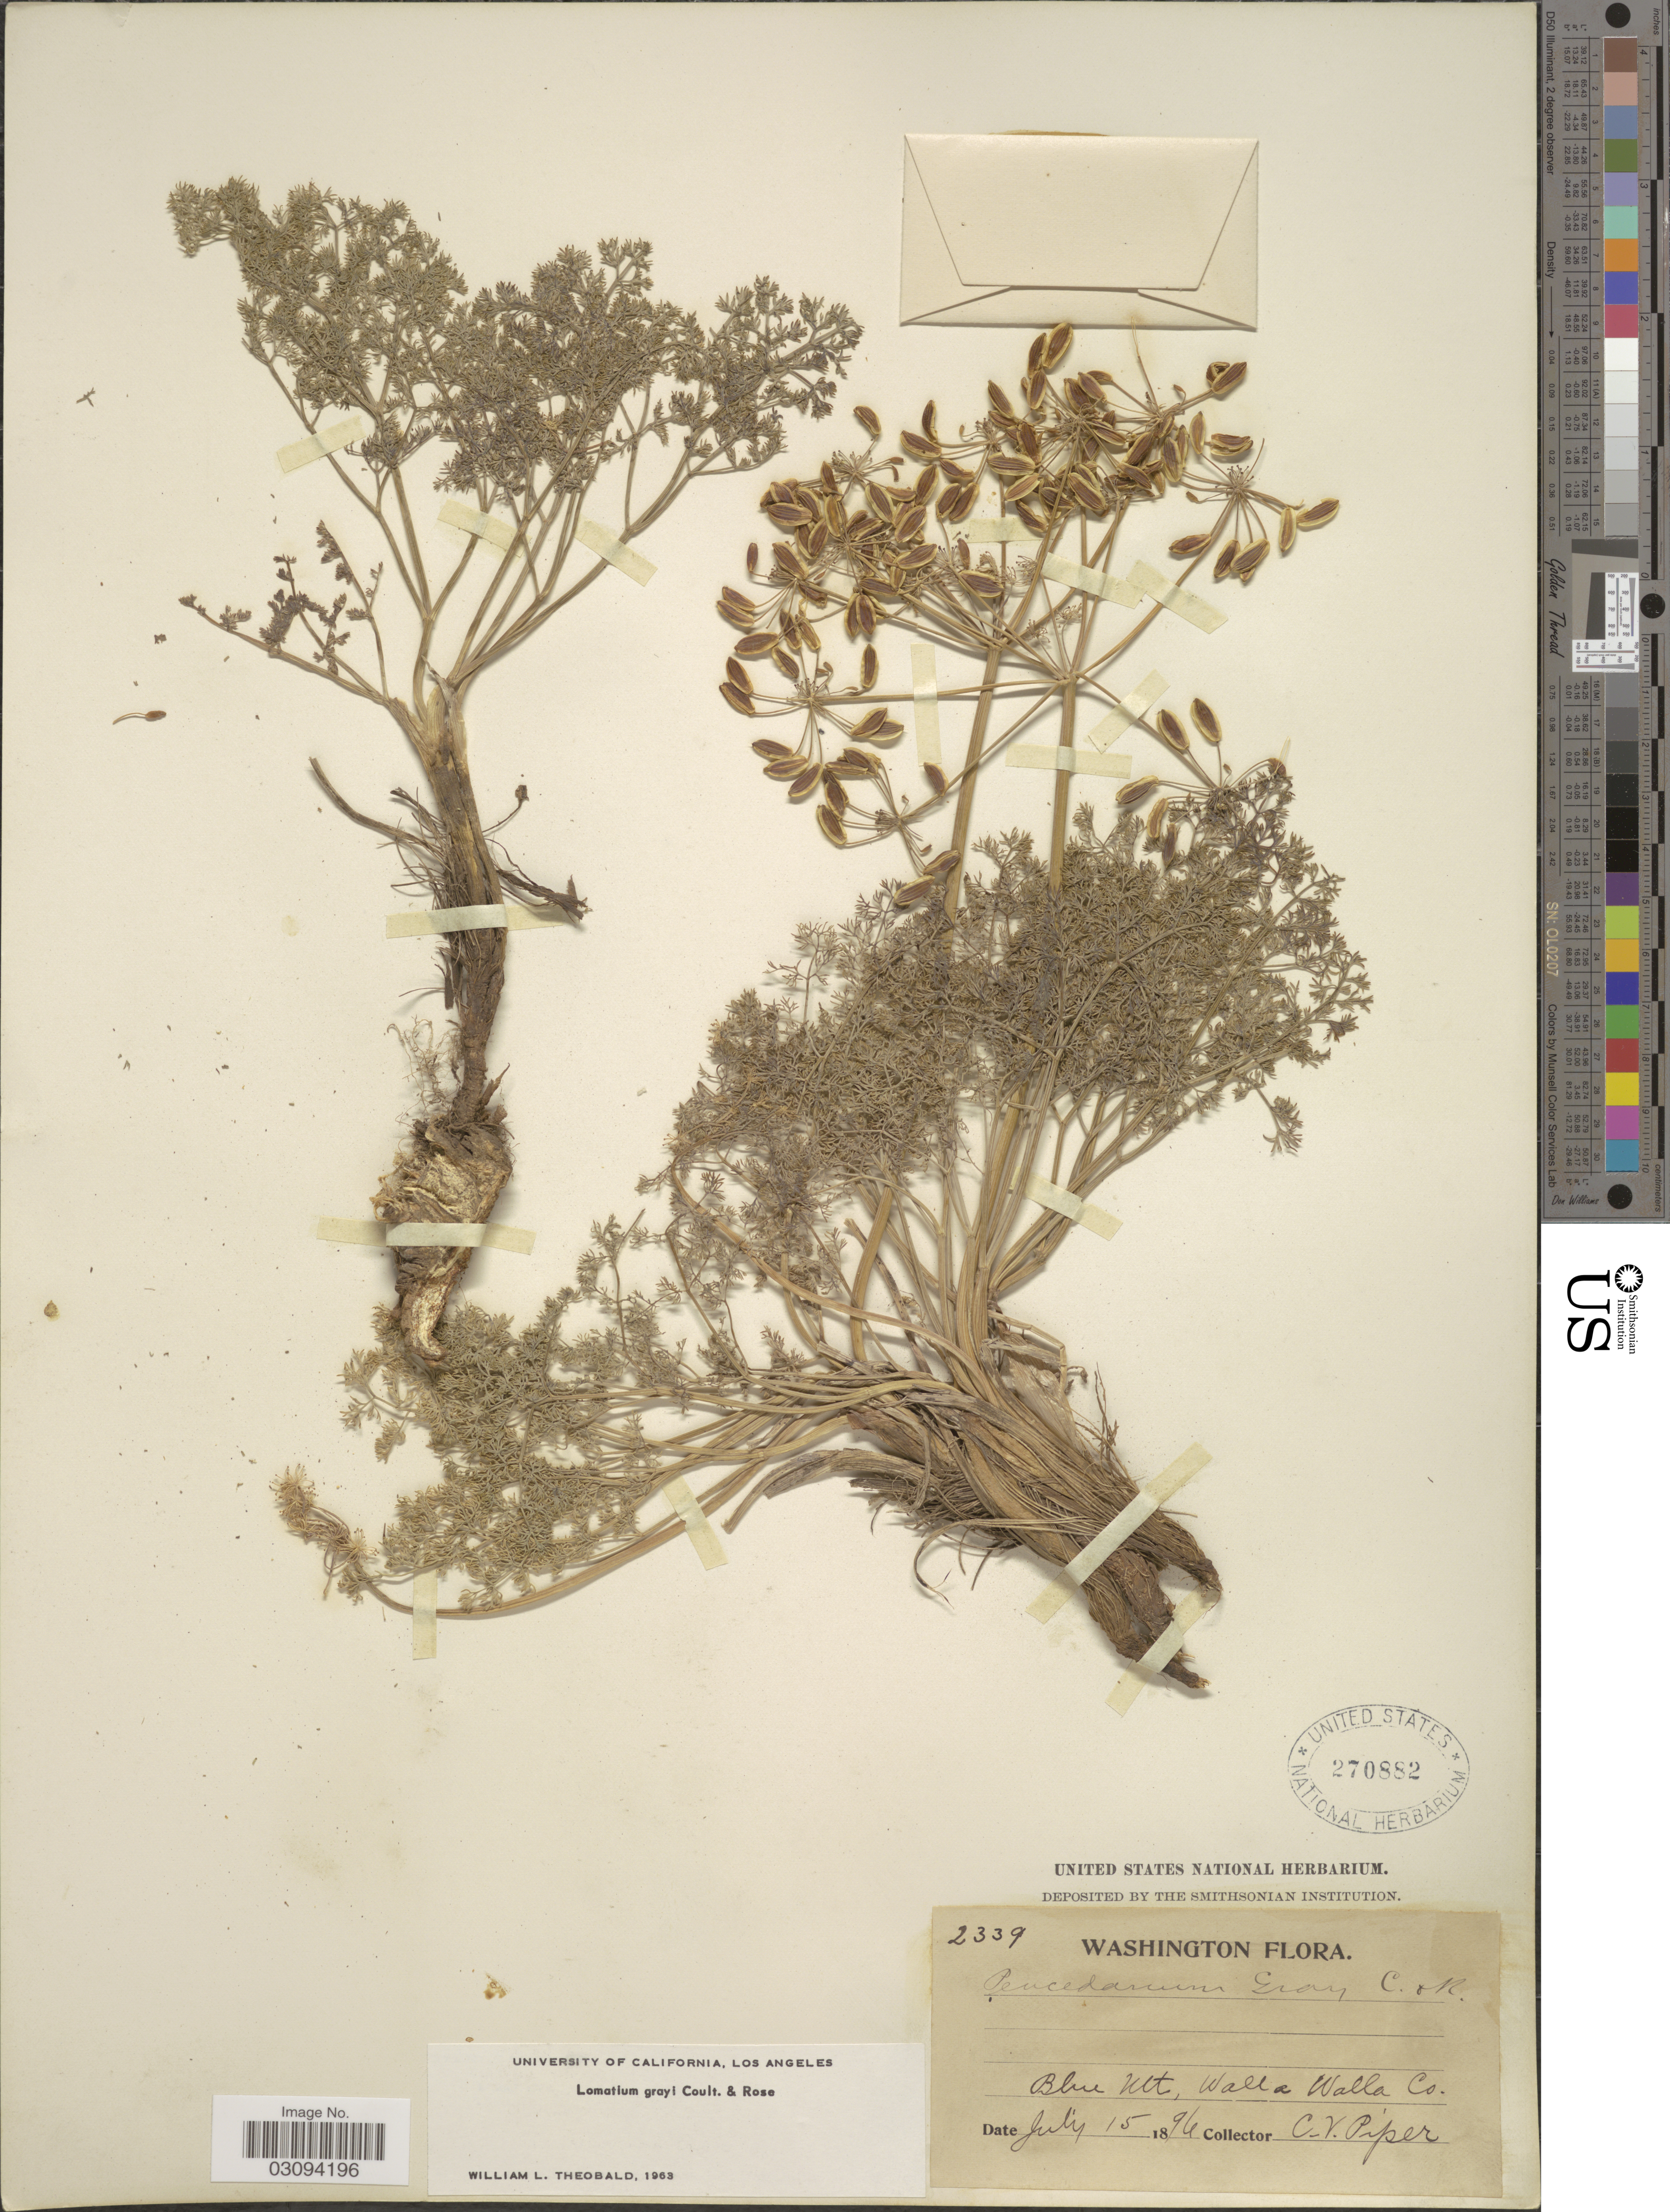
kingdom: Plantae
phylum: Tracheophyta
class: Magnoliopsida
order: Apiales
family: Apiaceae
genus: Lomatium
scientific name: Lomatium grayi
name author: (J.M. Coult. & Rose) J.M. Coult. & Rose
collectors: C. V. Piper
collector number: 2339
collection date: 1896-07-15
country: United States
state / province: Washington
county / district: Walla Walla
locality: Blue Mt, Walla Walla Co.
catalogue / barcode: US 270882